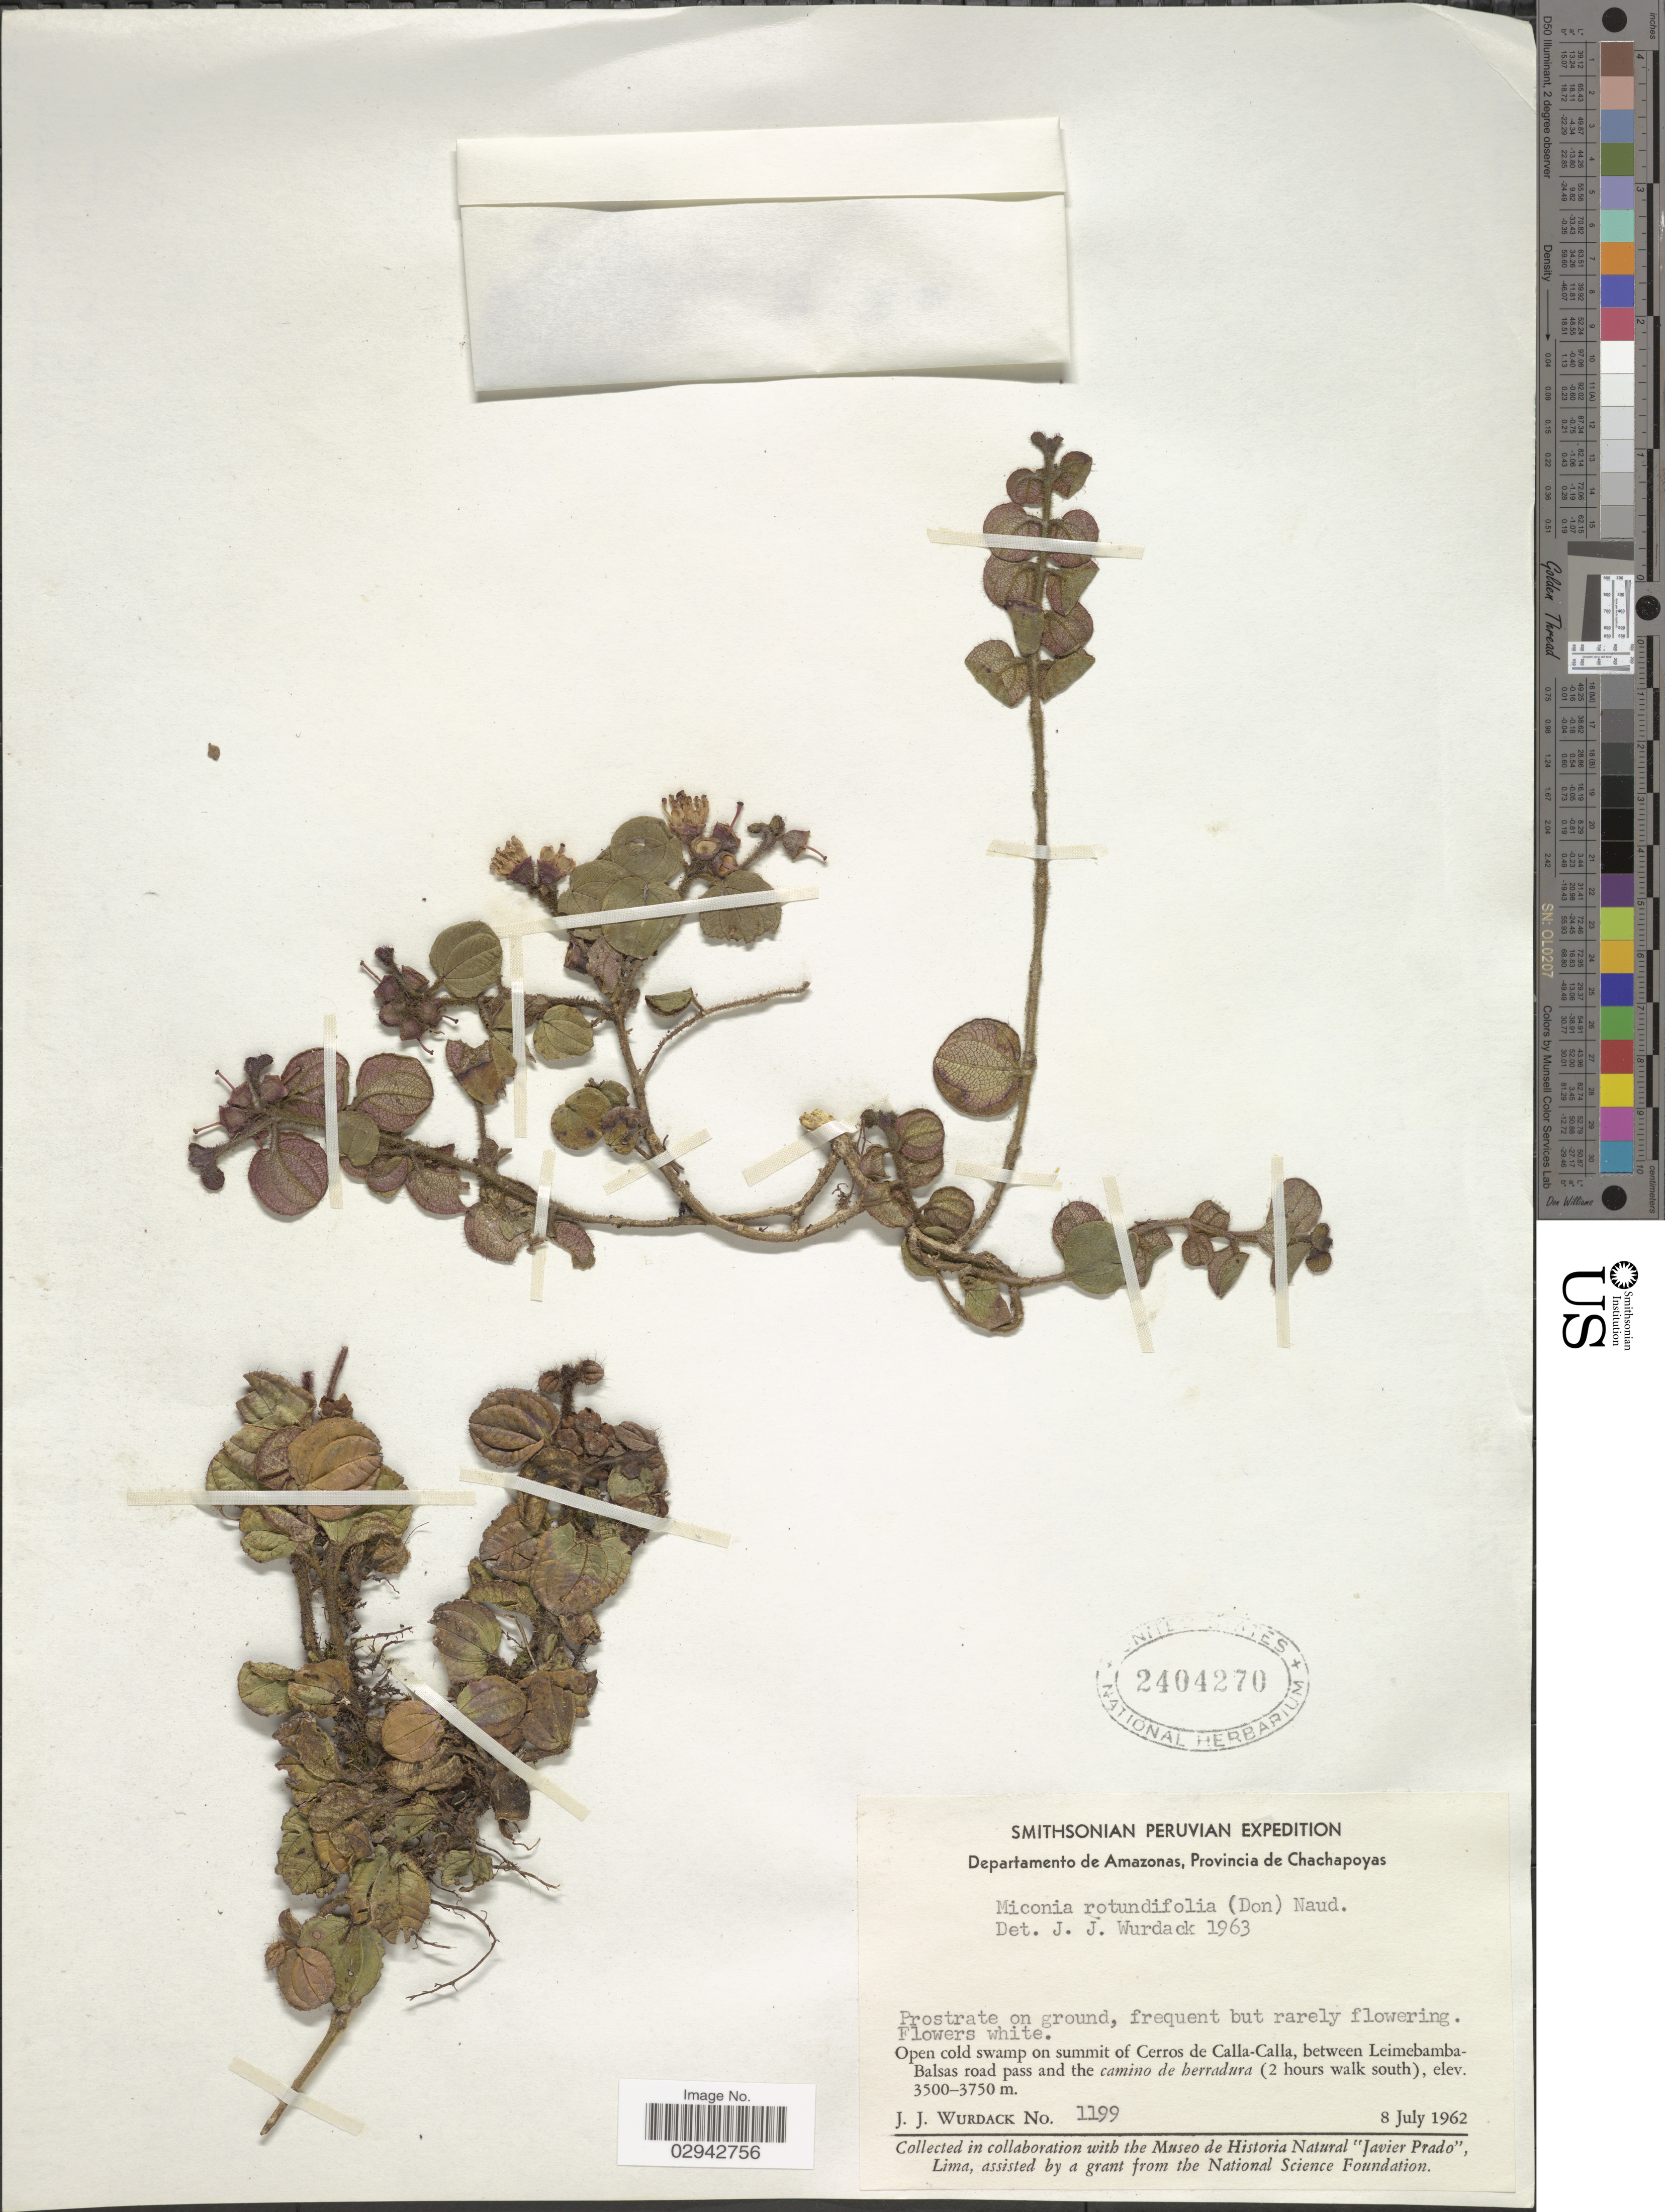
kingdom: Plantae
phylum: Tracheophyta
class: Magnoliopsida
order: Myrtales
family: Melastomataceae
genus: Miconia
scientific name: Miconia rotundifolia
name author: (D. Don) Naudin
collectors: J. J. Wurdack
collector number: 1199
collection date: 1962-07-08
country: Peru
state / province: Amazonas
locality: Departamento de Amazonas, Provincia de Chachapoyas. Summit of Cerros de Calla-Calla, between Leimebamba-Balsas road pass and the camino de herradura (2 hours walk south).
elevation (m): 3500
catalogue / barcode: US 2404270